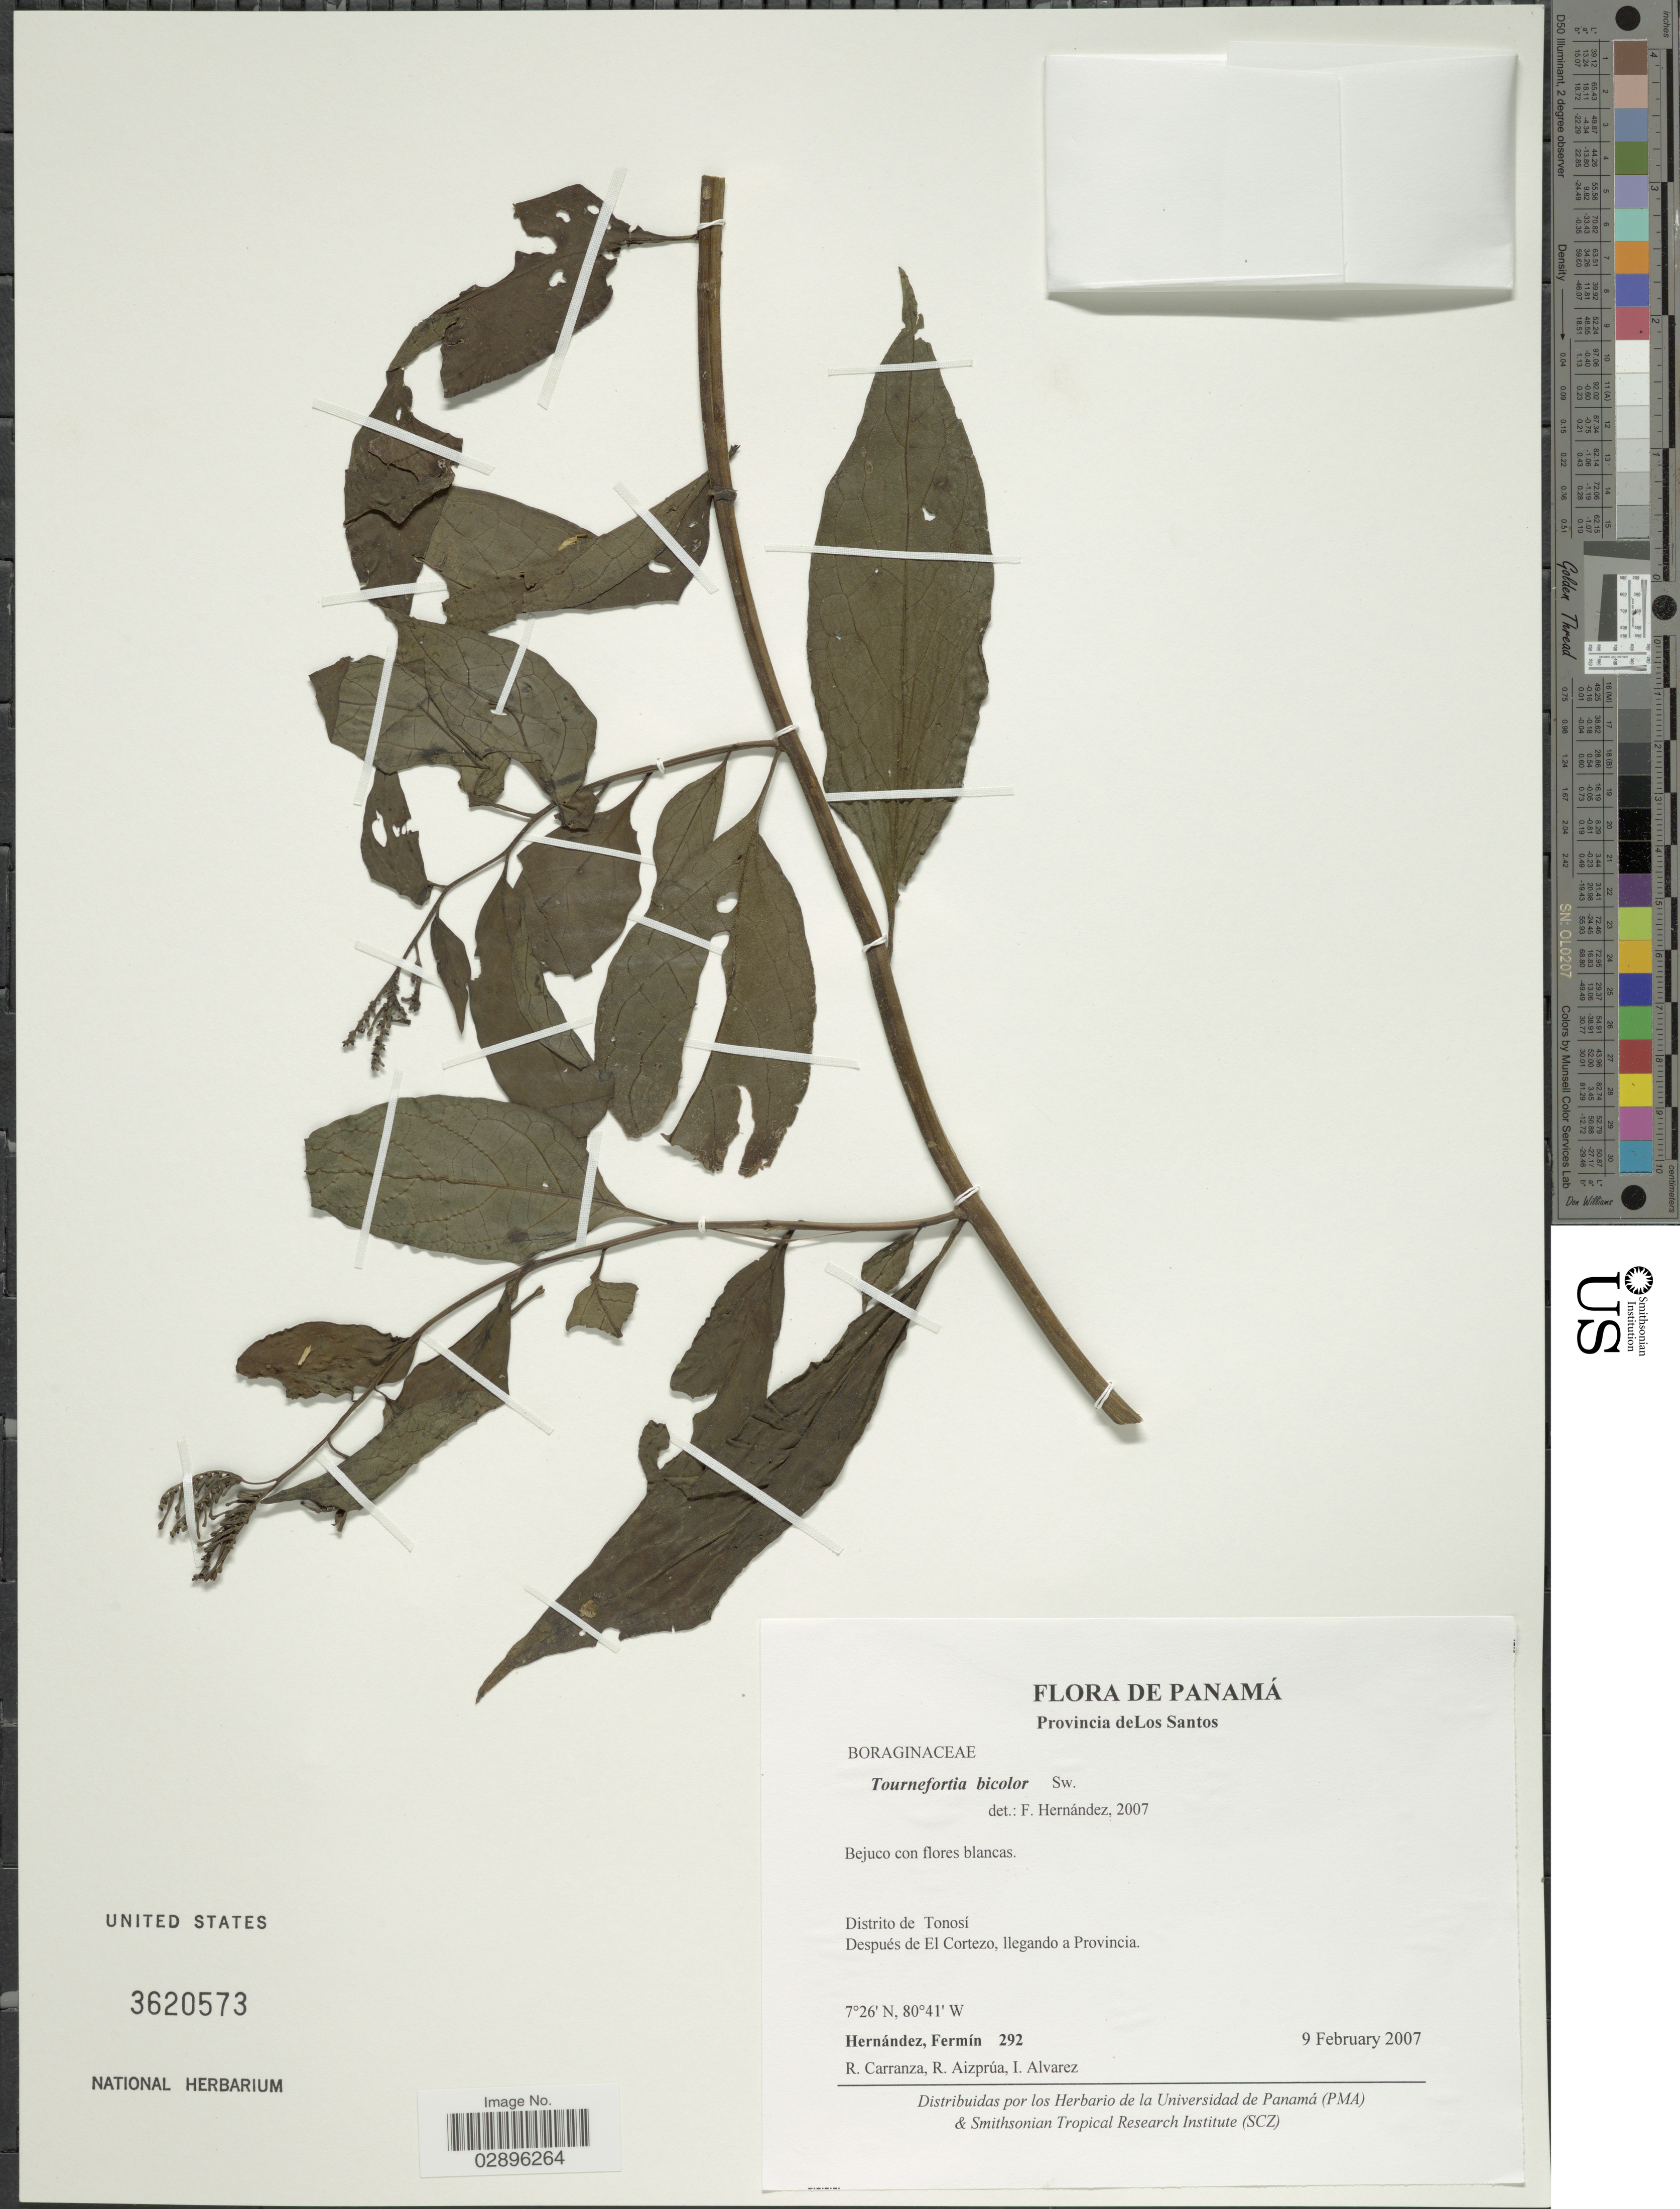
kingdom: Plantae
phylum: Tracheophyta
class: Magnoliopsida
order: Boraginales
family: Heliotropiaceae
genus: Tournefortia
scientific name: Tournefortia bicolor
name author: Sw.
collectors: R. Carranza, R. Aizprúa & I. Alvarez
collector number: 292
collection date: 2007-02-09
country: Panama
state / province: Los Santos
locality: Distrito de Tonosi. Después de El Cortezo, llegando a Provincia.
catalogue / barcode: US 3620573